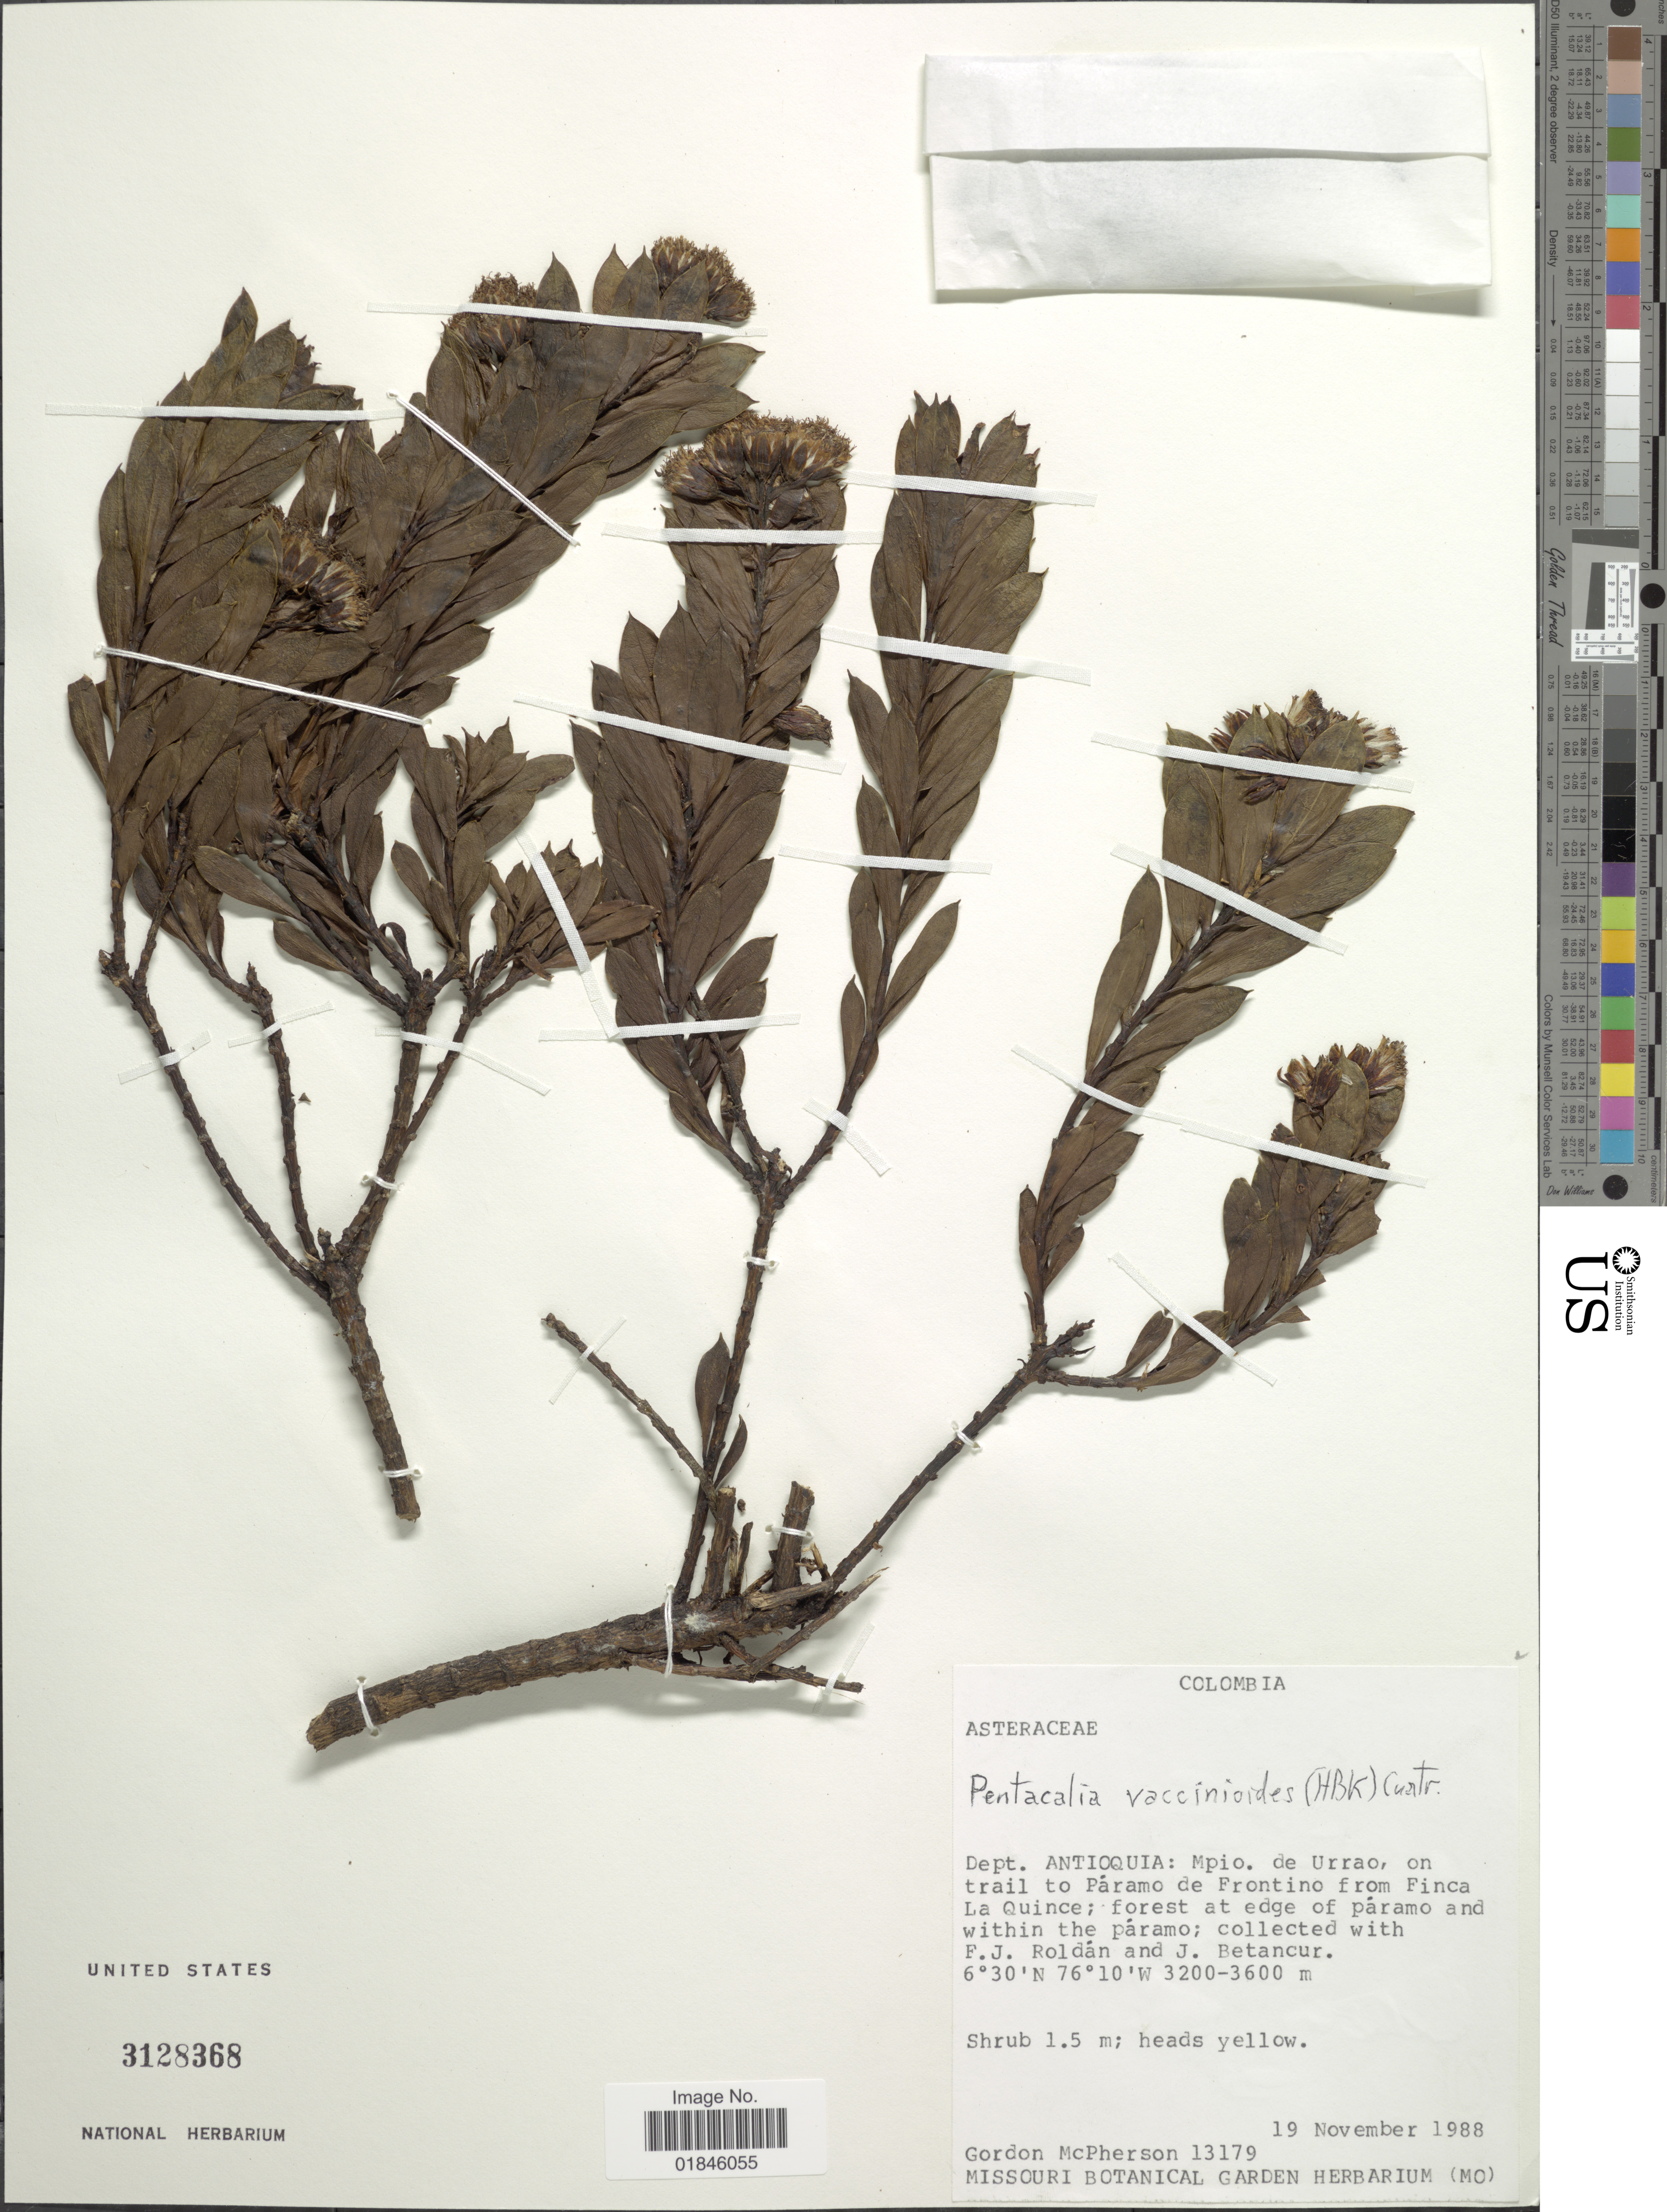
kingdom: Plantae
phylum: Tracheophyta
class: Magnoliopsida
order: Asterales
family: Asteraceae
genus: Pentacalia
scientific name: Pentacalia vaccinioides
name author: (Kunth) Cuatrec.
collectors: G. D. McPherson, F. J. Roldán & J. Betancur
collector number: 13179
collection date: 1988-11-19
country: Colombia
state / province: Antioquia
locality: Dept. Antioquia: Mpio. de Urrao, on trail to Páramo de Frontiro from Finca La Quince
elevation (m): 3200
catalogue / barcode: US 3128368